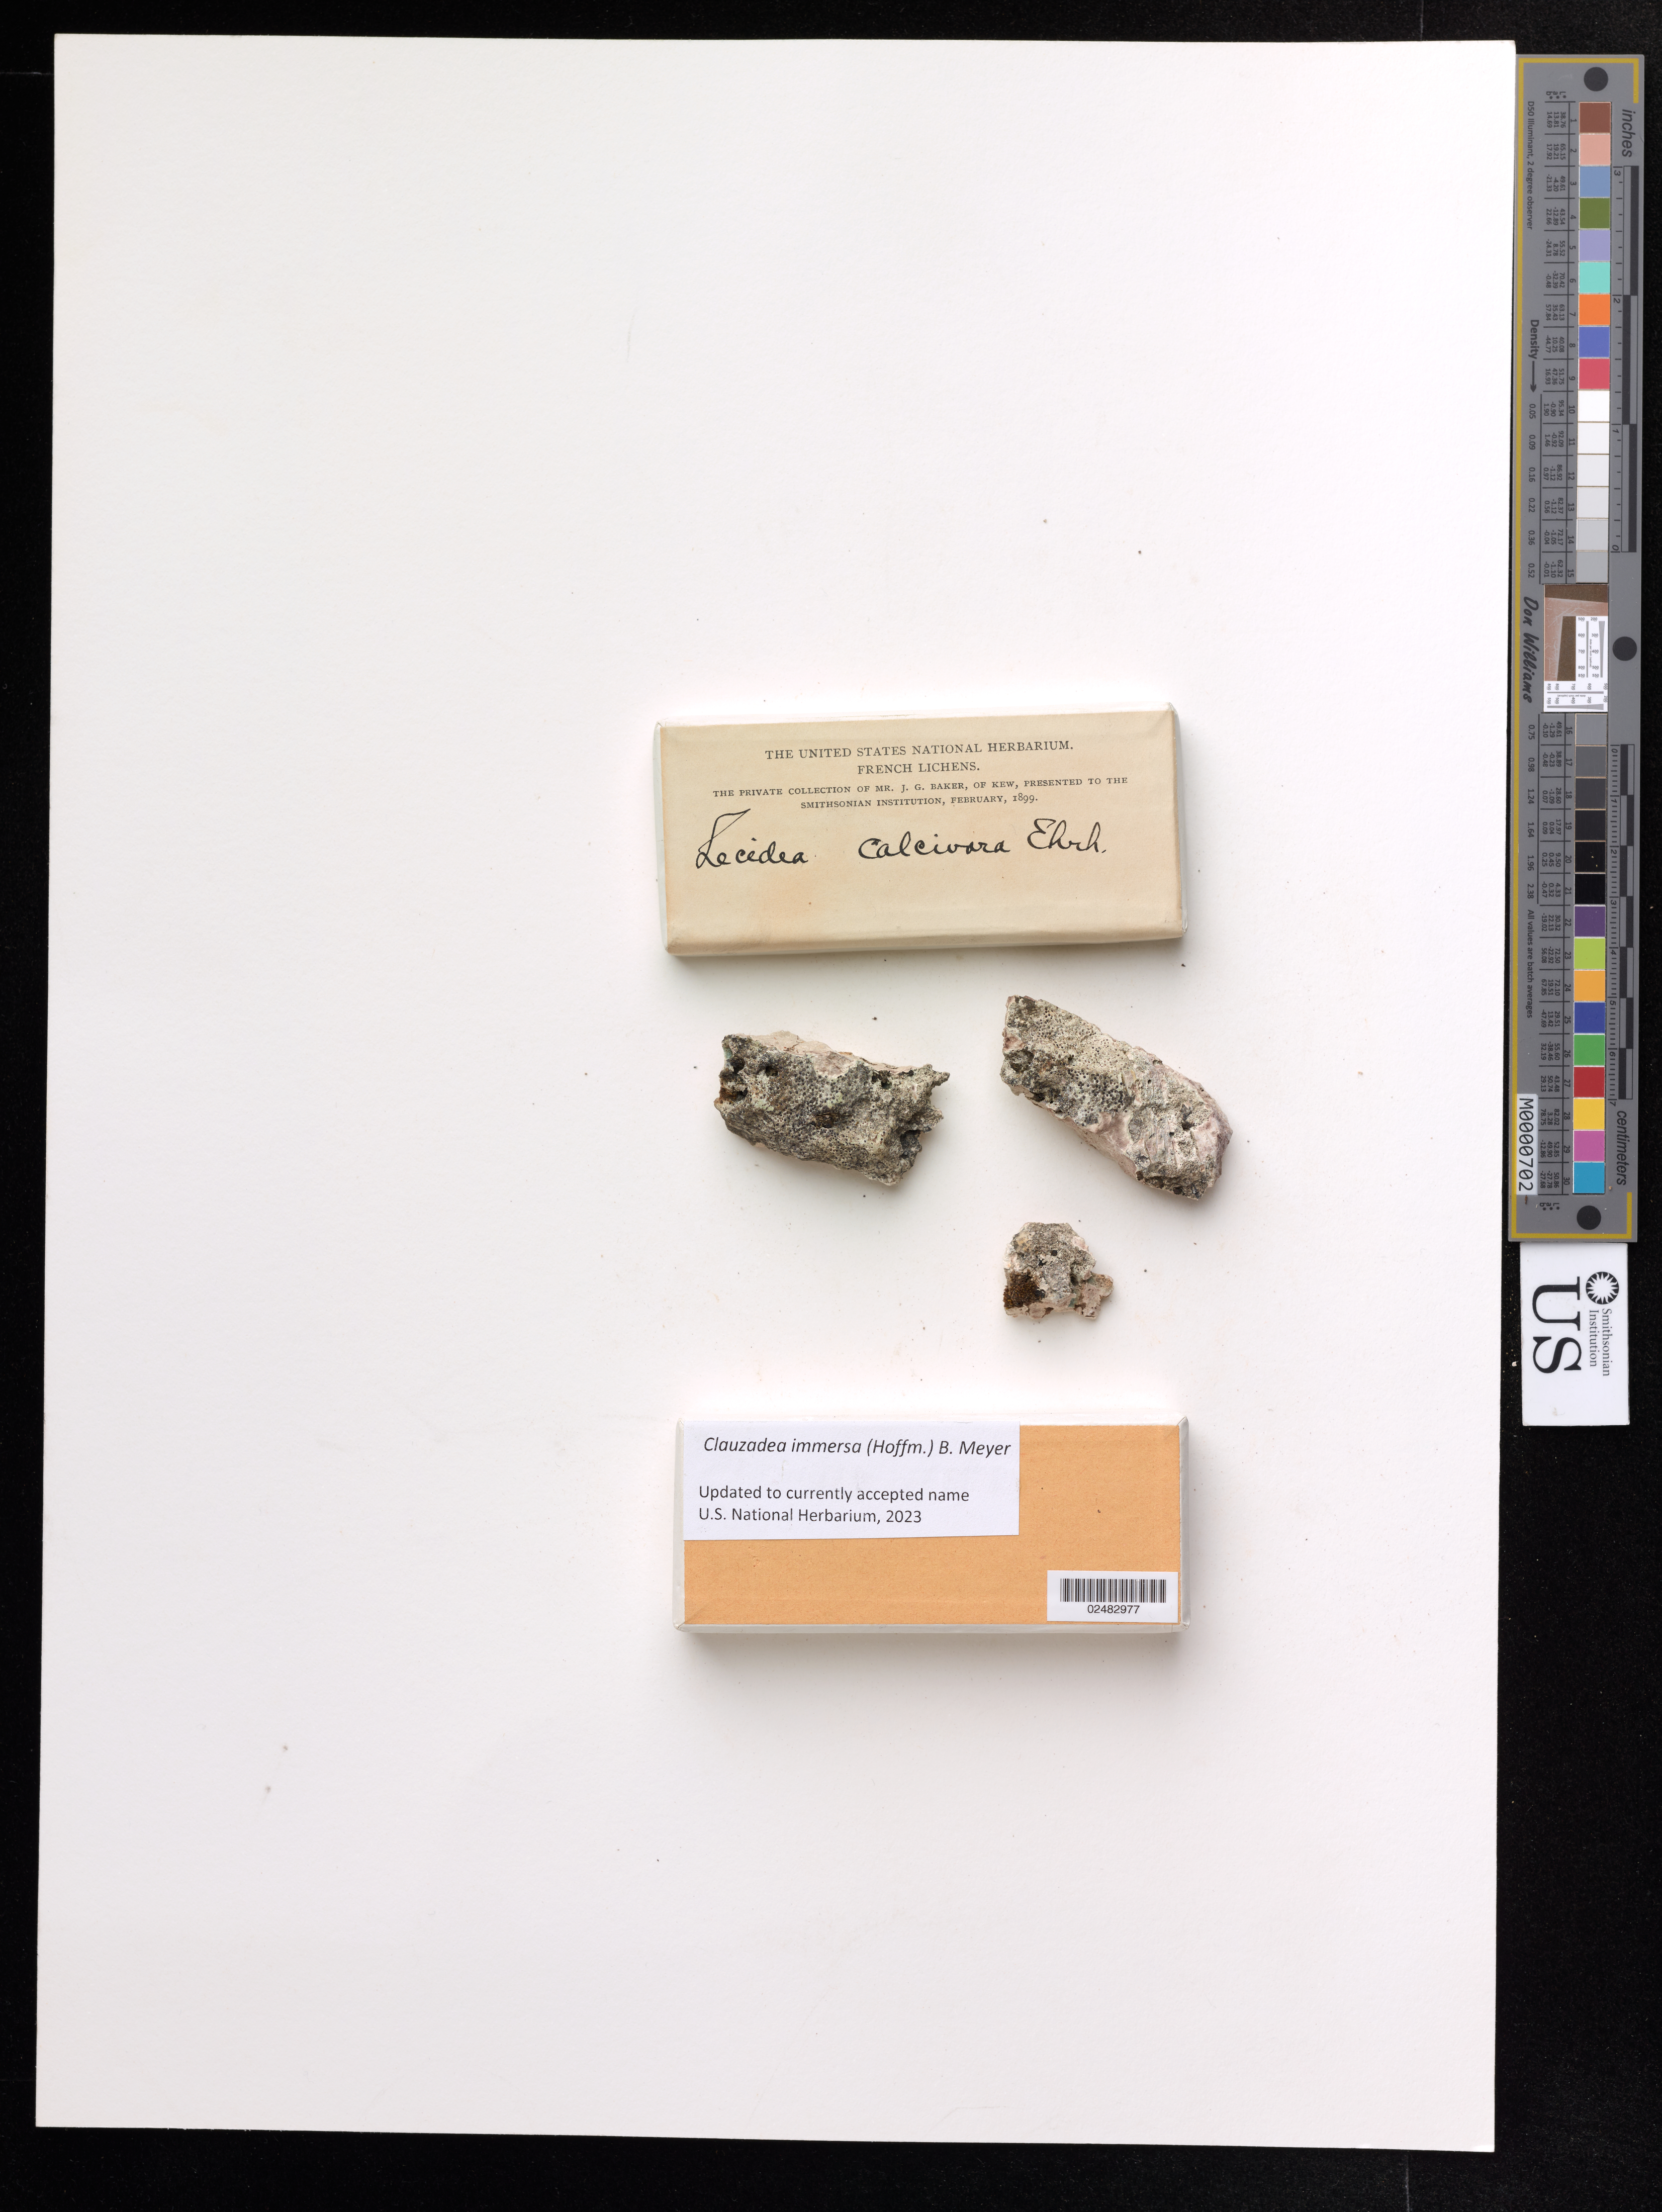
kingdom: Fungi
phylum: Ascomycota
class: Lecanoromycetes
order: Lecideales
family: Lecideaceae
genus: Clauzadea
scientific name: Clauzadea immersa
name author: (Hoffm.) Hafellner & Bellem.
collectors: A. Deseglise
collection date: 1864-12-09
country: France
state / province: Centre-Val de Loire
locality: Rochers Calcaires. Cher Morthomiers.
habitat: Rochers calcaires